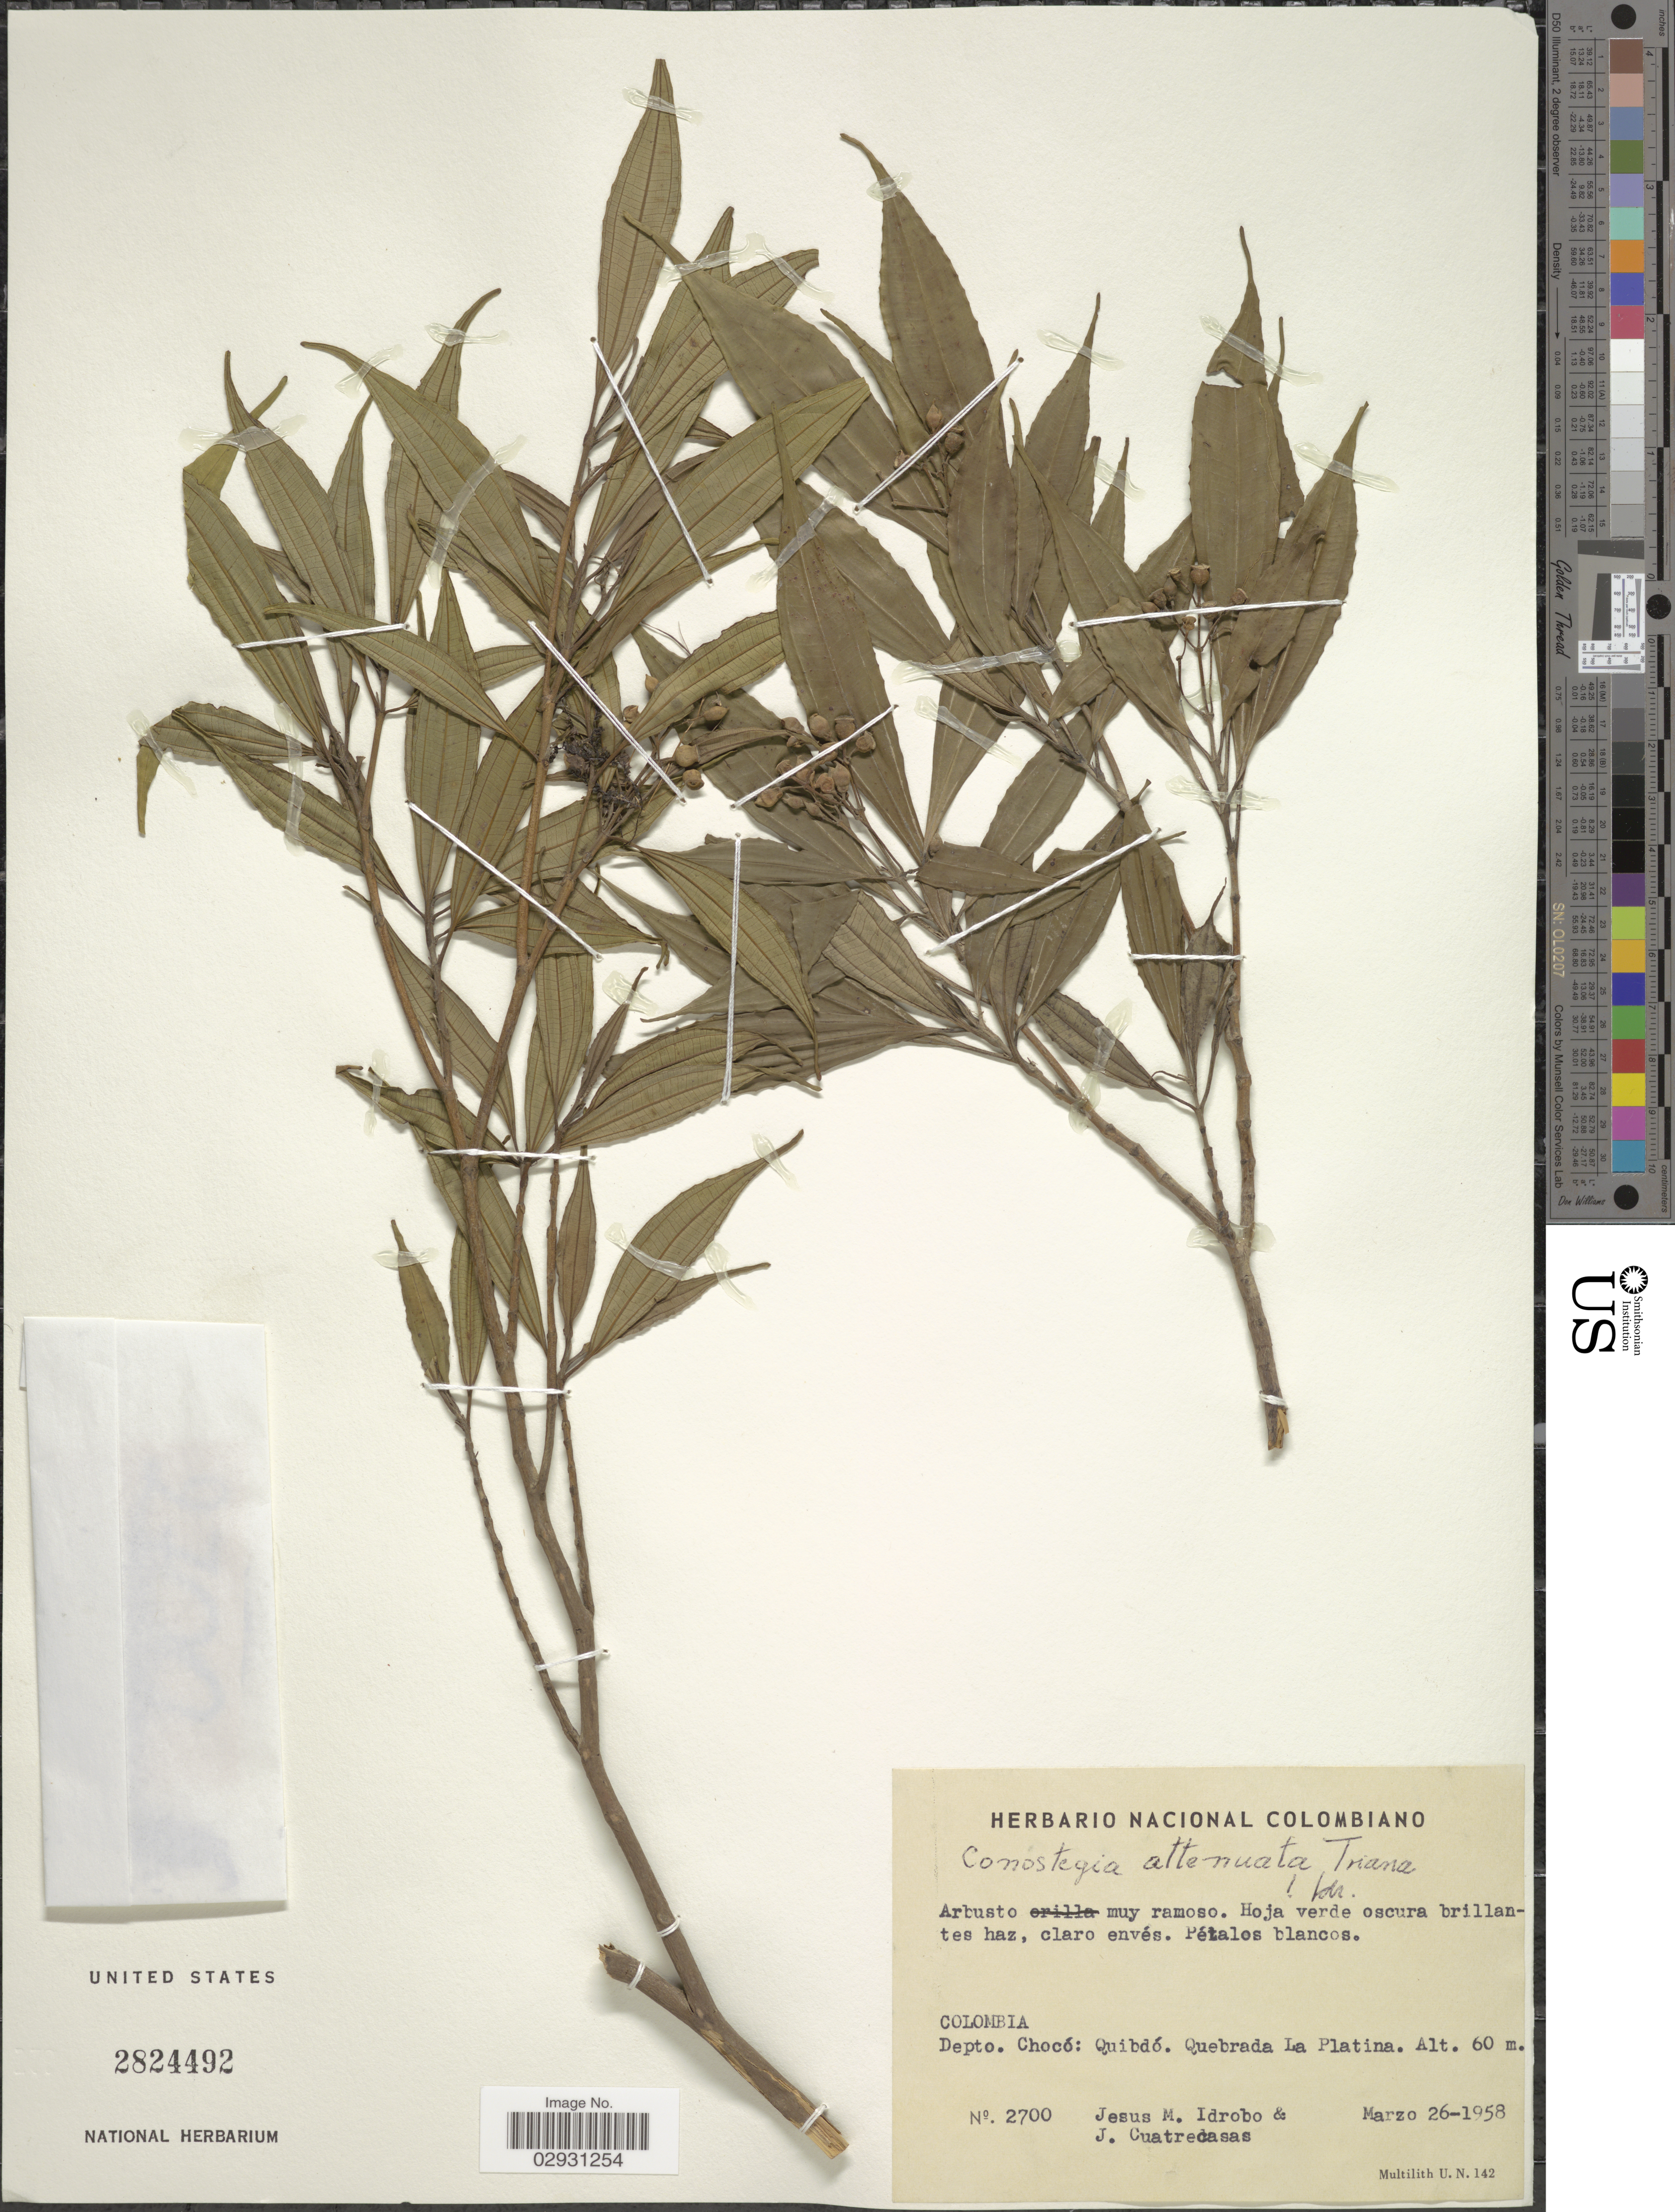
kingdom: Plantae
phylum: Tracheophyta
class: Magnoliopsida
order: Myrtales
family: Melastomataceae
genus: Conostegia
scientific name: Conostegia attenuata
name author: Triana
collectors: J. M. Idrobo & J. Cuatrecasas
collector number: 2700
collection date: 1958-03-26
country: Colombia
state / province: Chocó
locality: Depto. Chocó: Quibdó. Quebrada La Platina.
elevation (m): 60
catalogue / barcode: US 2824492